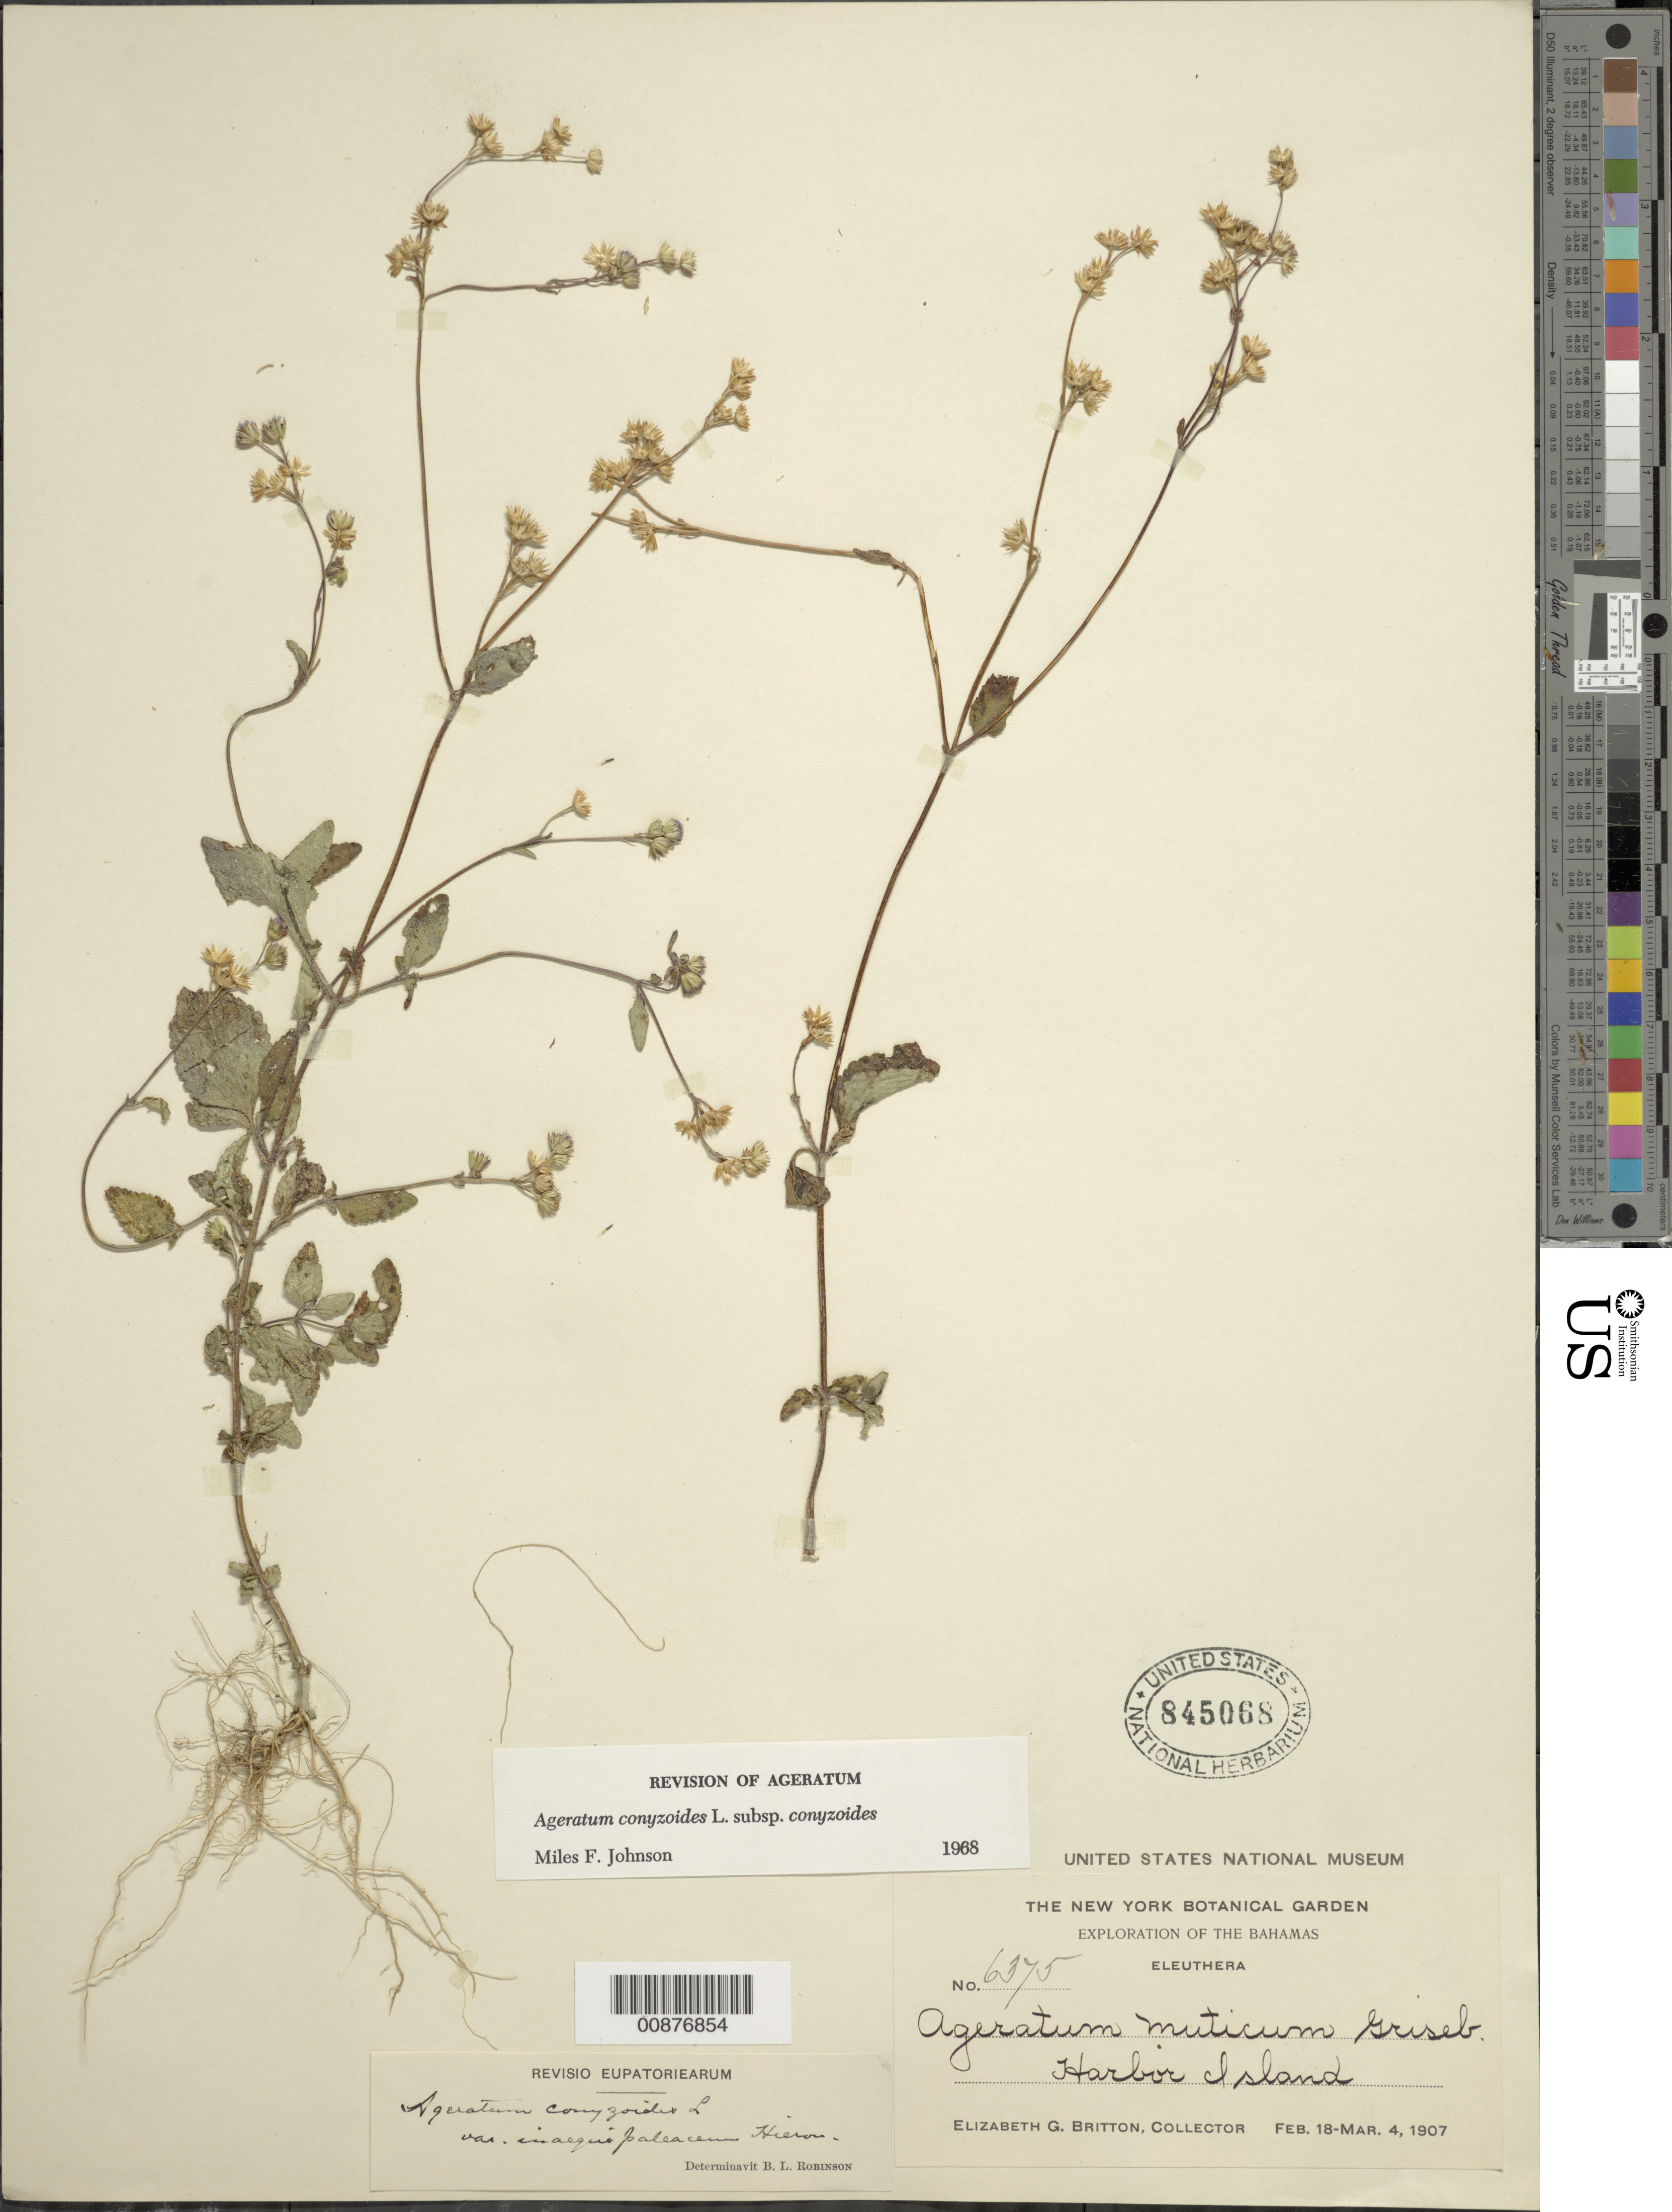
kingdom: Plantae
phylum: Tracheophyta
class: Magnoliopsida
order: Asterales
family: Asteraceae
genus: Ageratum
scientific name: Ageratum conyzoides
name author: L.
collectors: E. G. Britton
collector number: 6375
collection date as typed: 18 Feb 1907 to 04 Mar 1907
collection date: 1907-02-18/1907-03-04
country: Bahamas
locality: Eleuthera. Harbor Island.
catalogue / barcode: US 845068